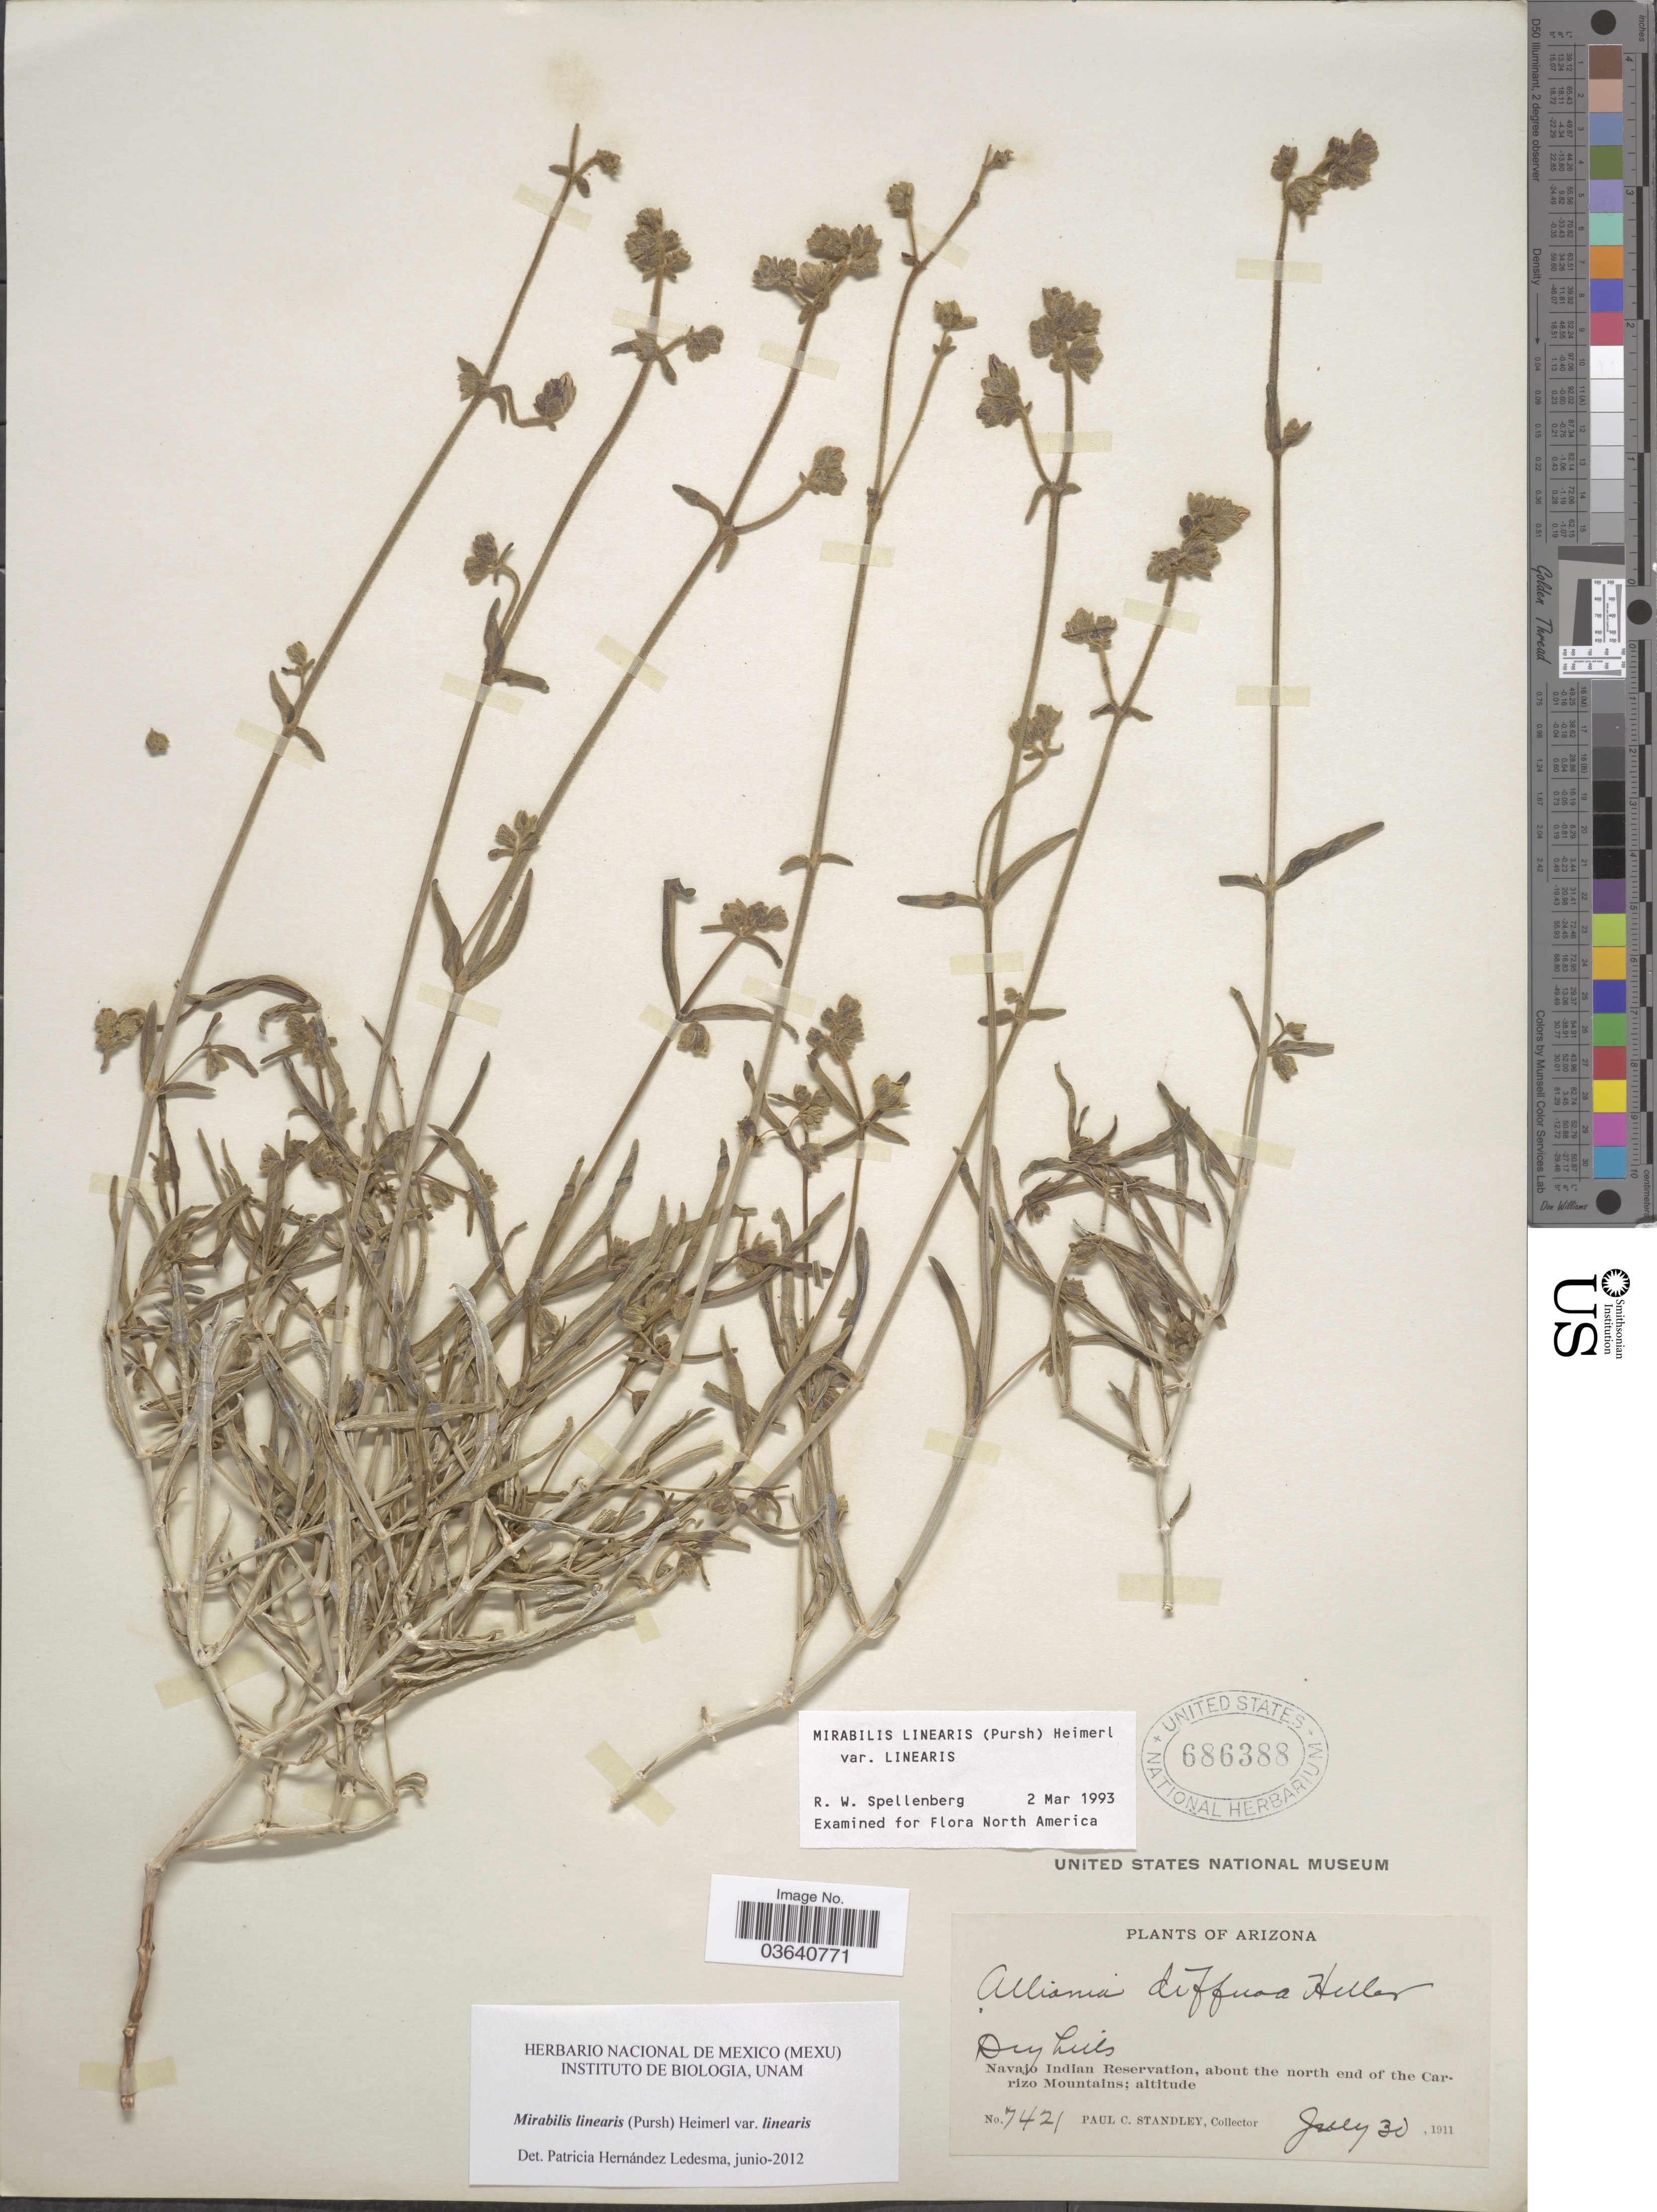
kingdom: Plantae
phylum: Tracheophyta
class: Magnoliopsida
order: Caryophyllales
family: Nyctaginaceae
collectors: P. C. Standley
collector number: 7421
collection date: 1911-07-30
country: United States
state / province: Arizona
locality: Dry hills, Navajo Indian Reservation, about the north end of the Carizo Mountains.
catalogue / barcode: US 686388